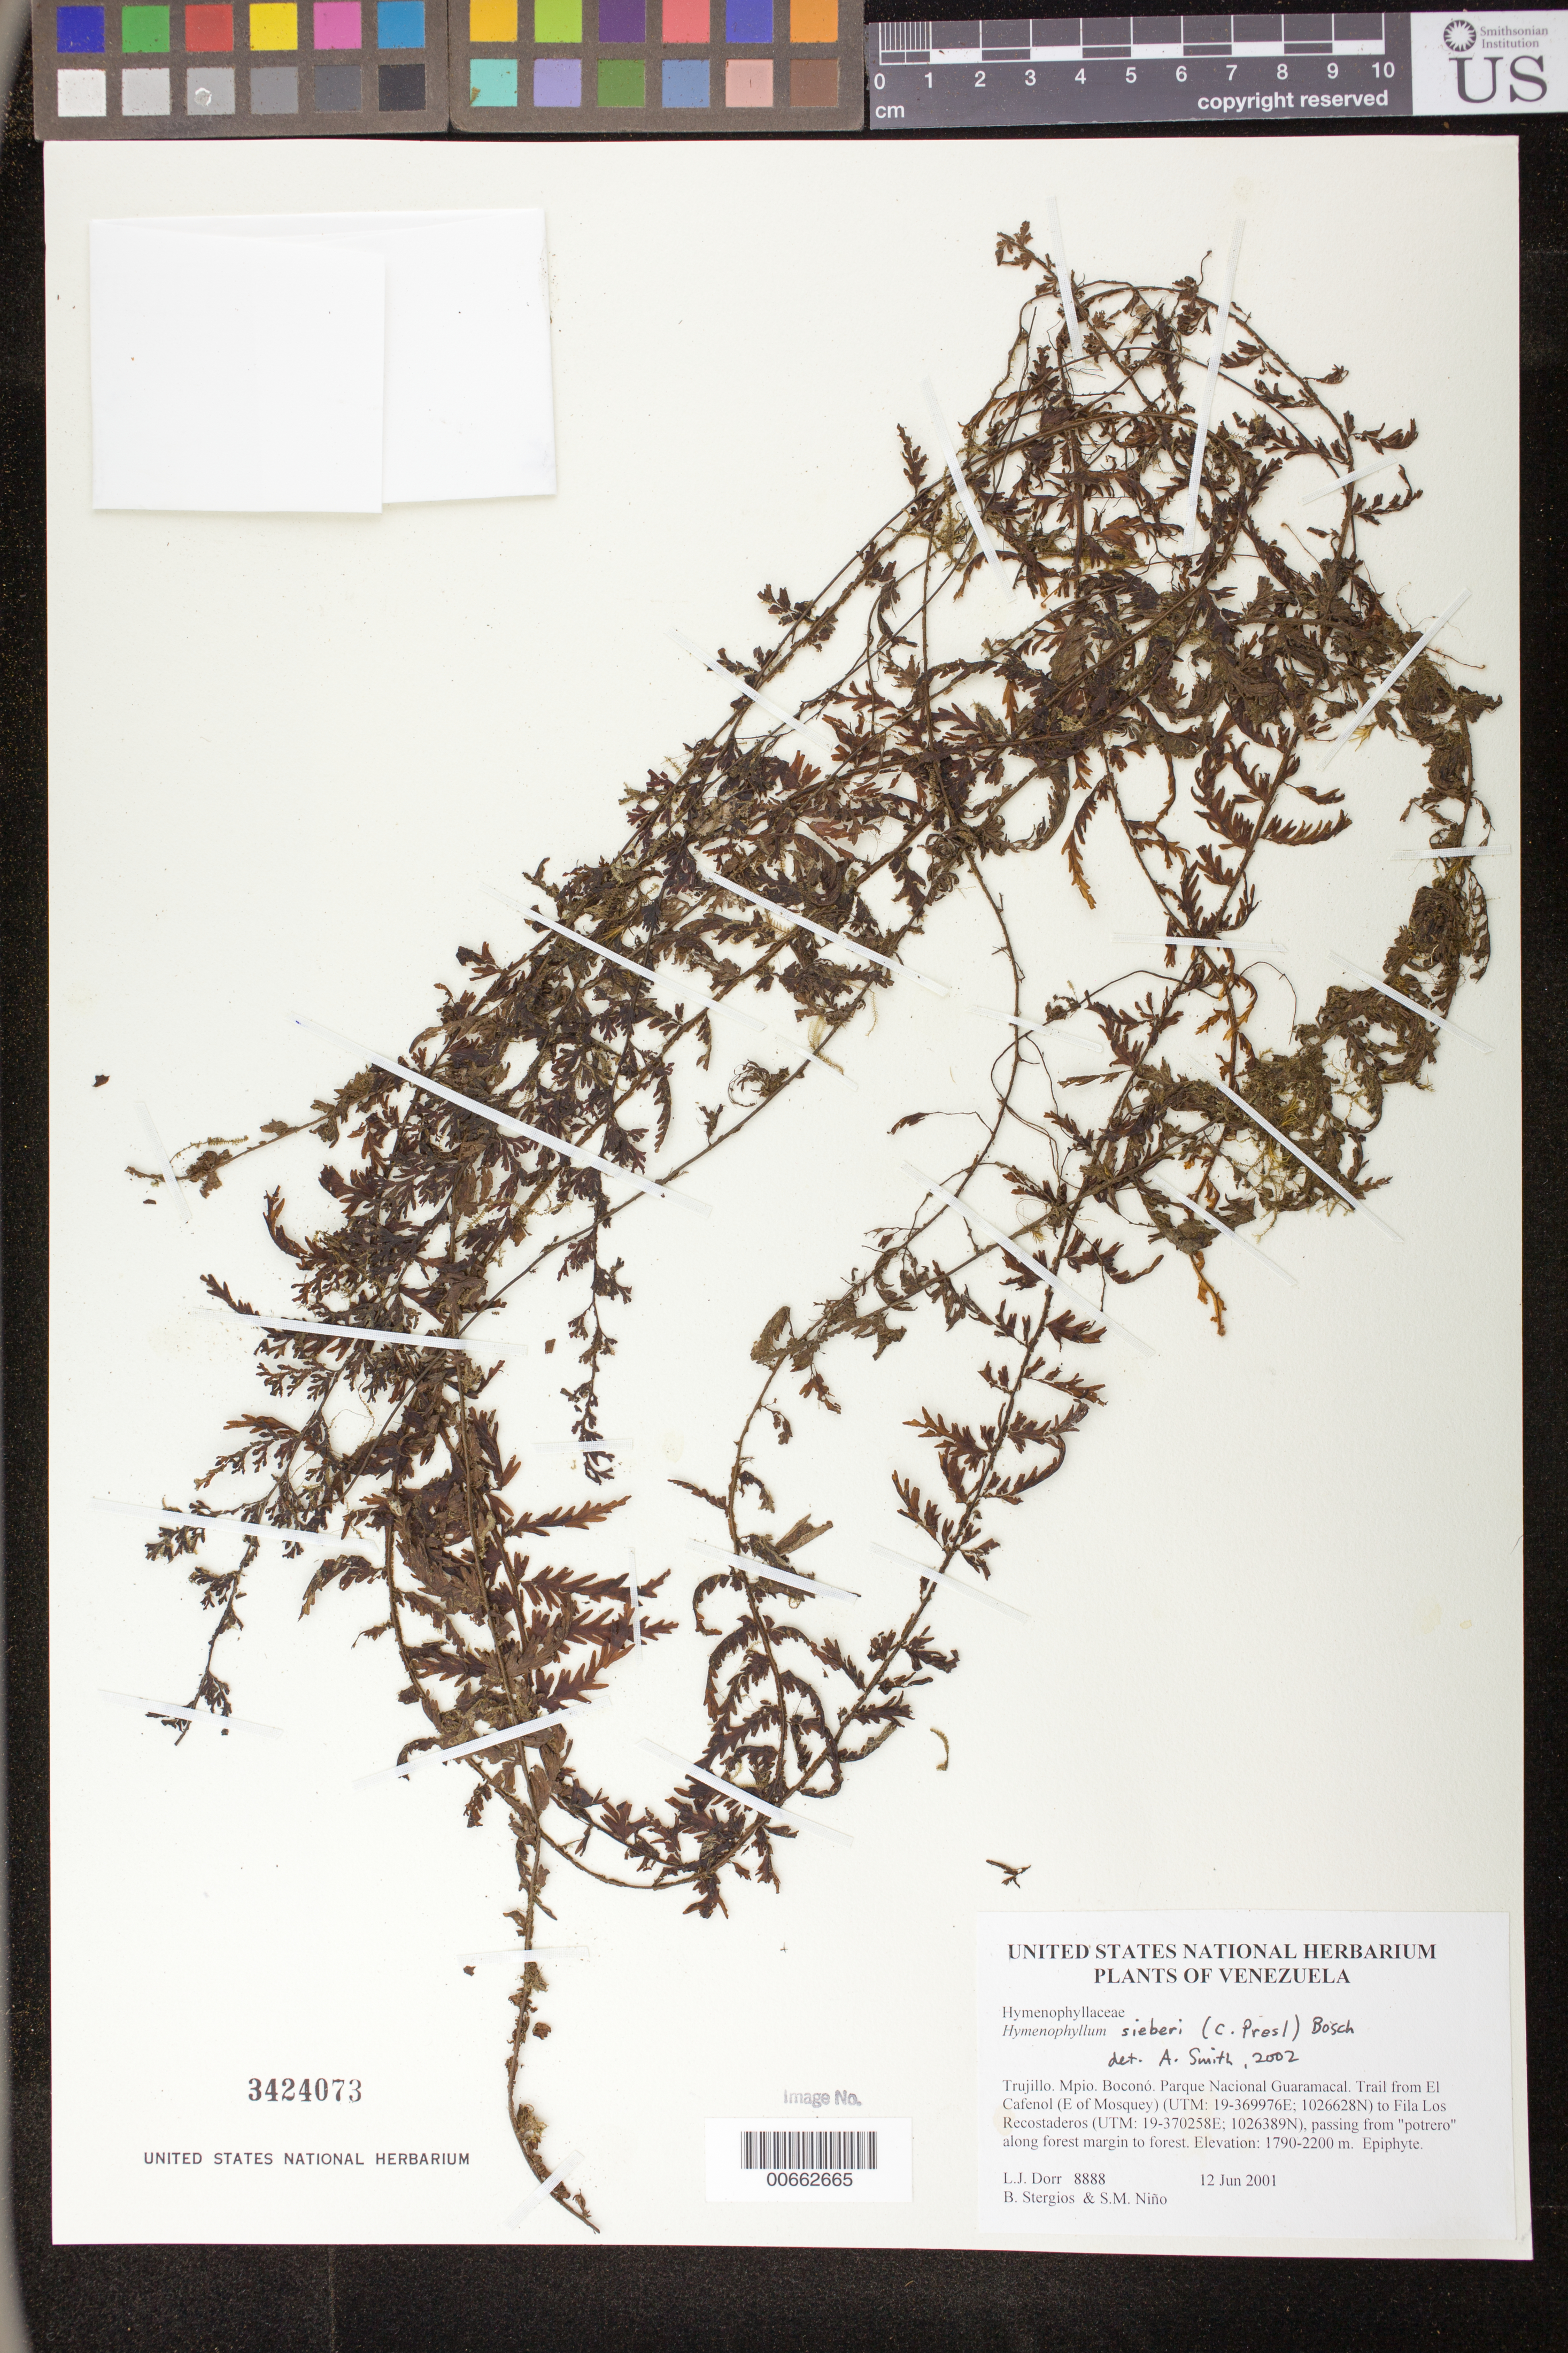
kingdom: Plantae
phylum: Tracheophyta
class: Polypodiopsida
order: Hymenophyllales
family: Hymenophyllaceae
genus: Hymenophyllum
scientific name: Hymenophyllum sieberi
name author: (C. Presl) Bosch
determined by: Smith, Alan R., (UC)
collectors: L. J. Dorr, B. G. Stergios & S. M. Niño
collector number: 8888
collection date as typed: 12 Jun 2001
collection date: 2001-06-12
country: Venezuela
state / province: Trujillo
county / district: Boconó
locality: Parque Nacional Guaramacal. Trail from El Cafenol (E of Mosquey) to Fila Los Recostaderos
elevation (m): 1790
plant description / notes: PORT, US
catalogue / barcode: US 3424073